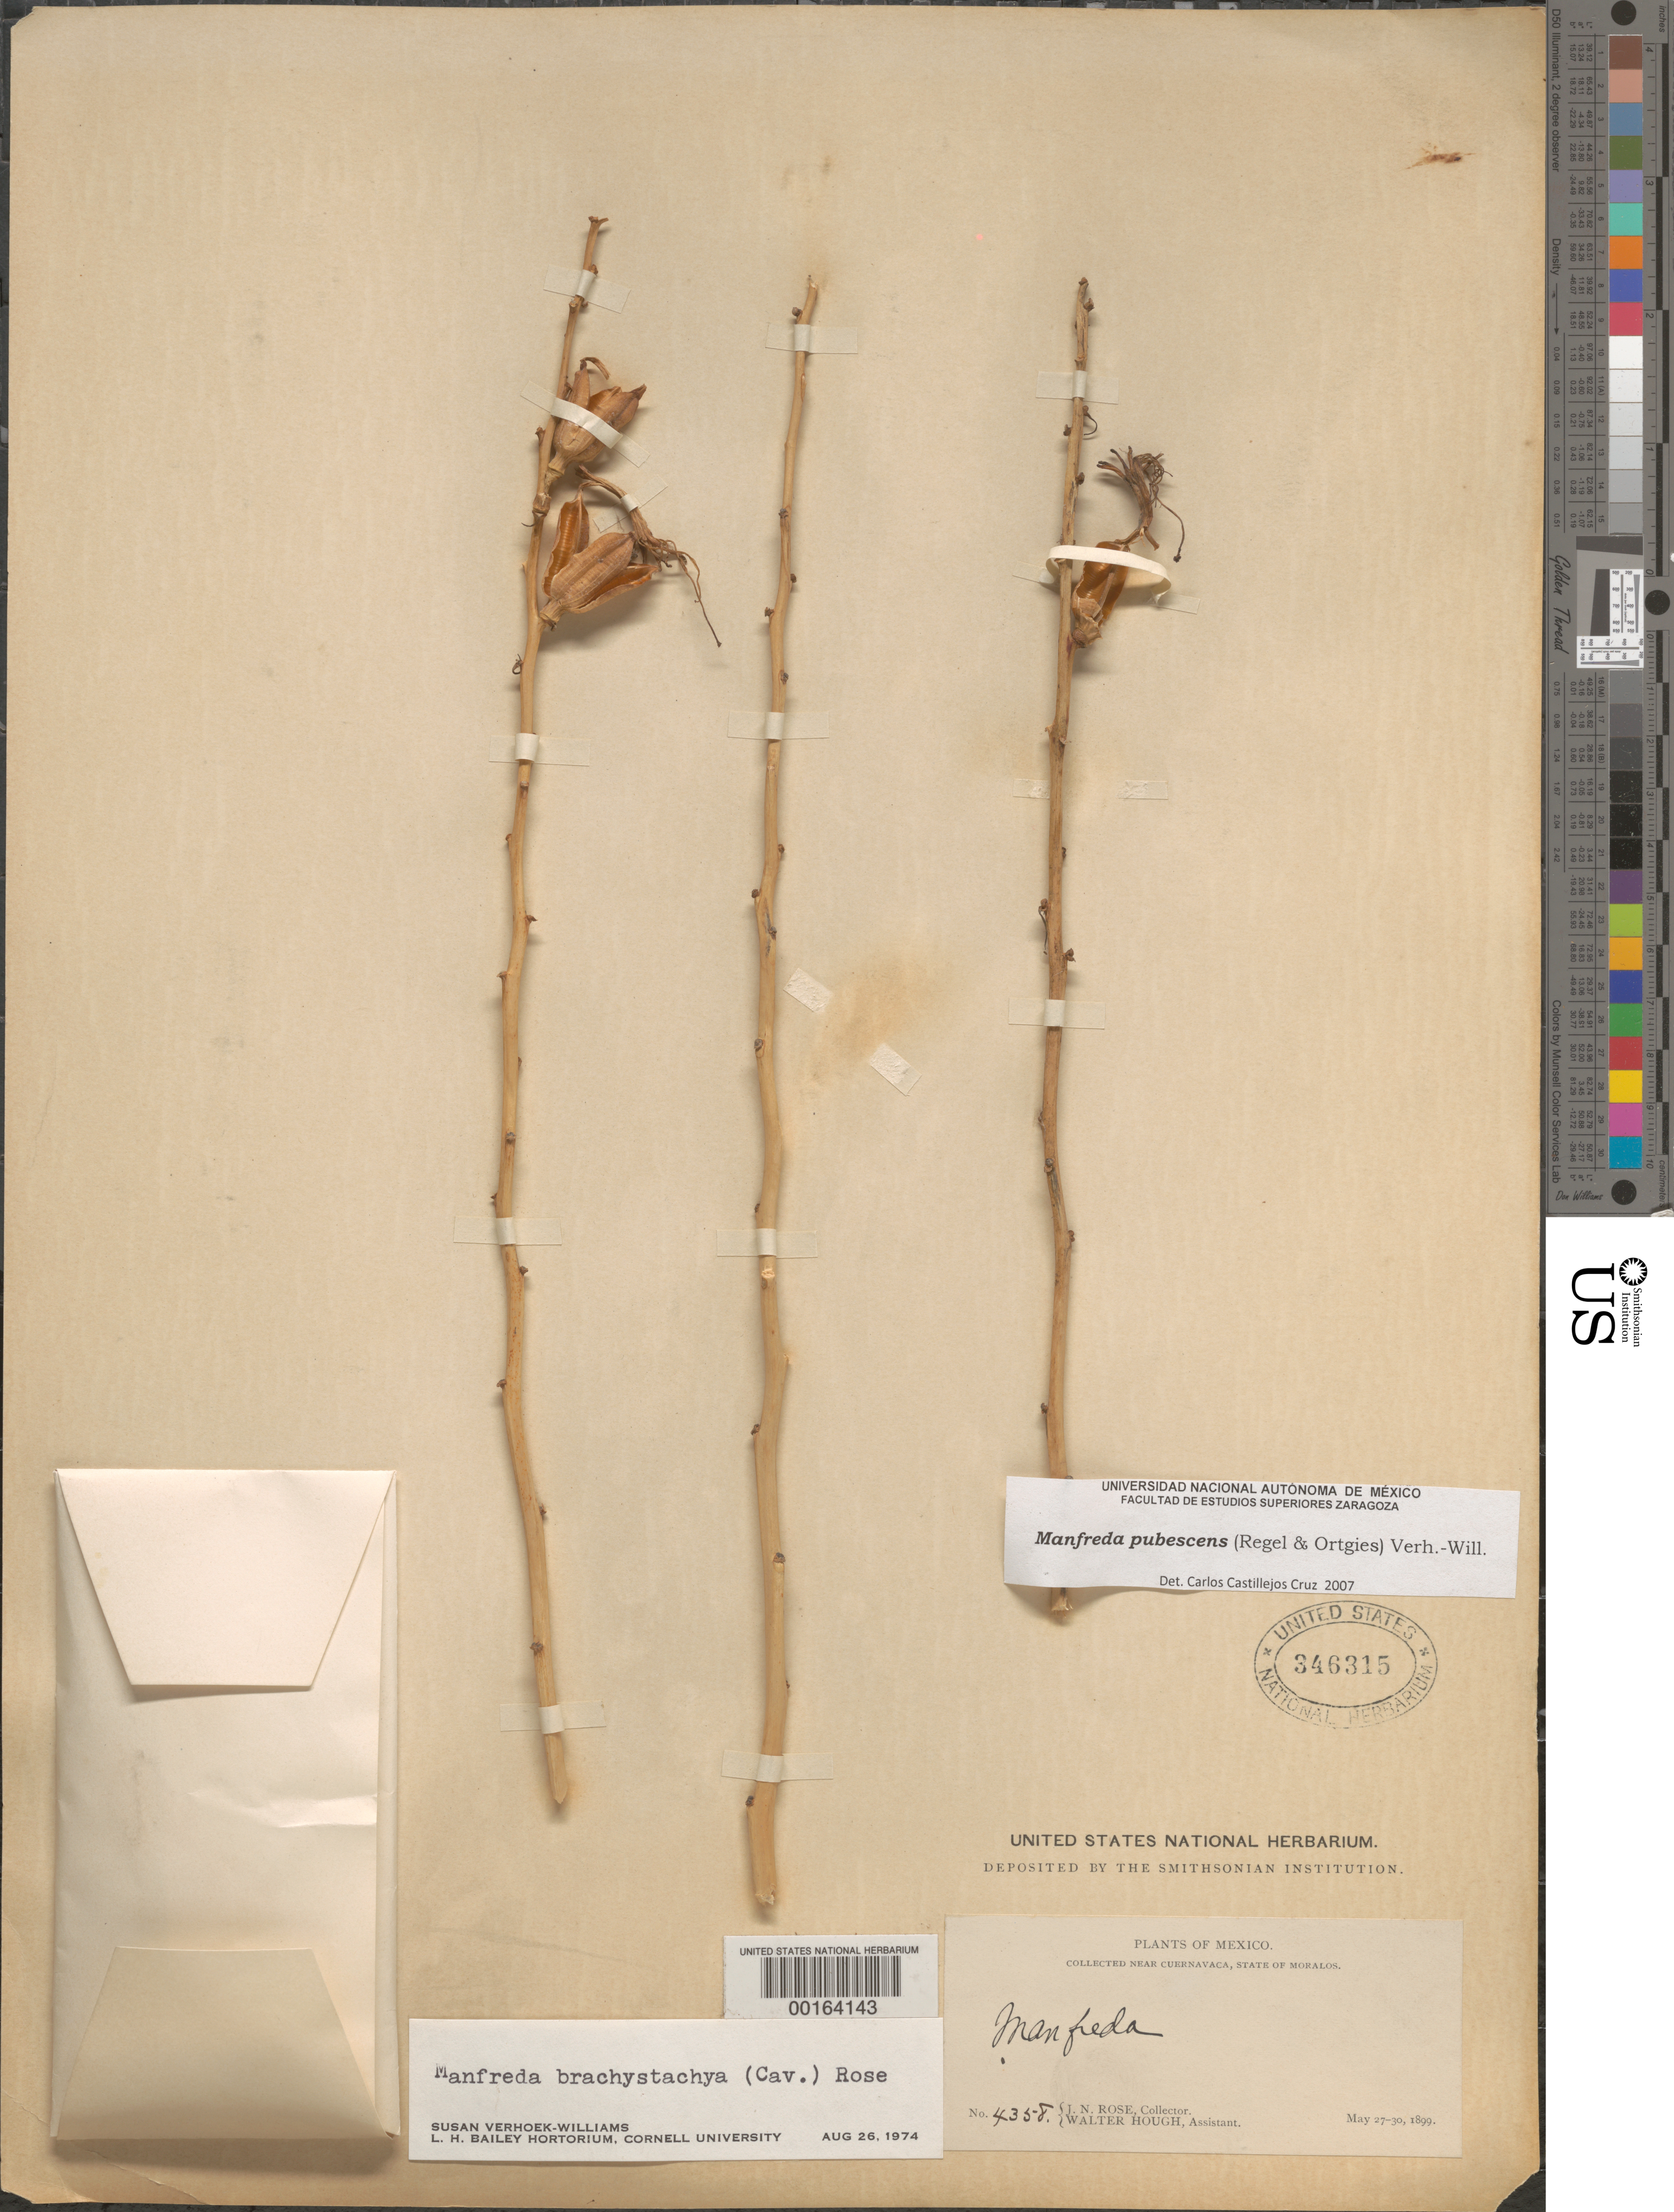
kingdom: Plantae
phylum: Tracheophyta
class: Liliopsida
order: Asparagales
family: Asparagaceae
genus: Manfreda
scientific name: Manfreda pubescens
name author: (Regel & Ortgies) Verh.-Will.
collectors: J. N. Rose & J. H. Painter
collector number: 4358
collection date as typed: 27 May 1899 to 30 May 1899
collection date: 1899-05-27/1899-05-30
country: Mexico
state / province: Morelos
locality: Near Cuernavaca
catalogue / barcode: US 346315